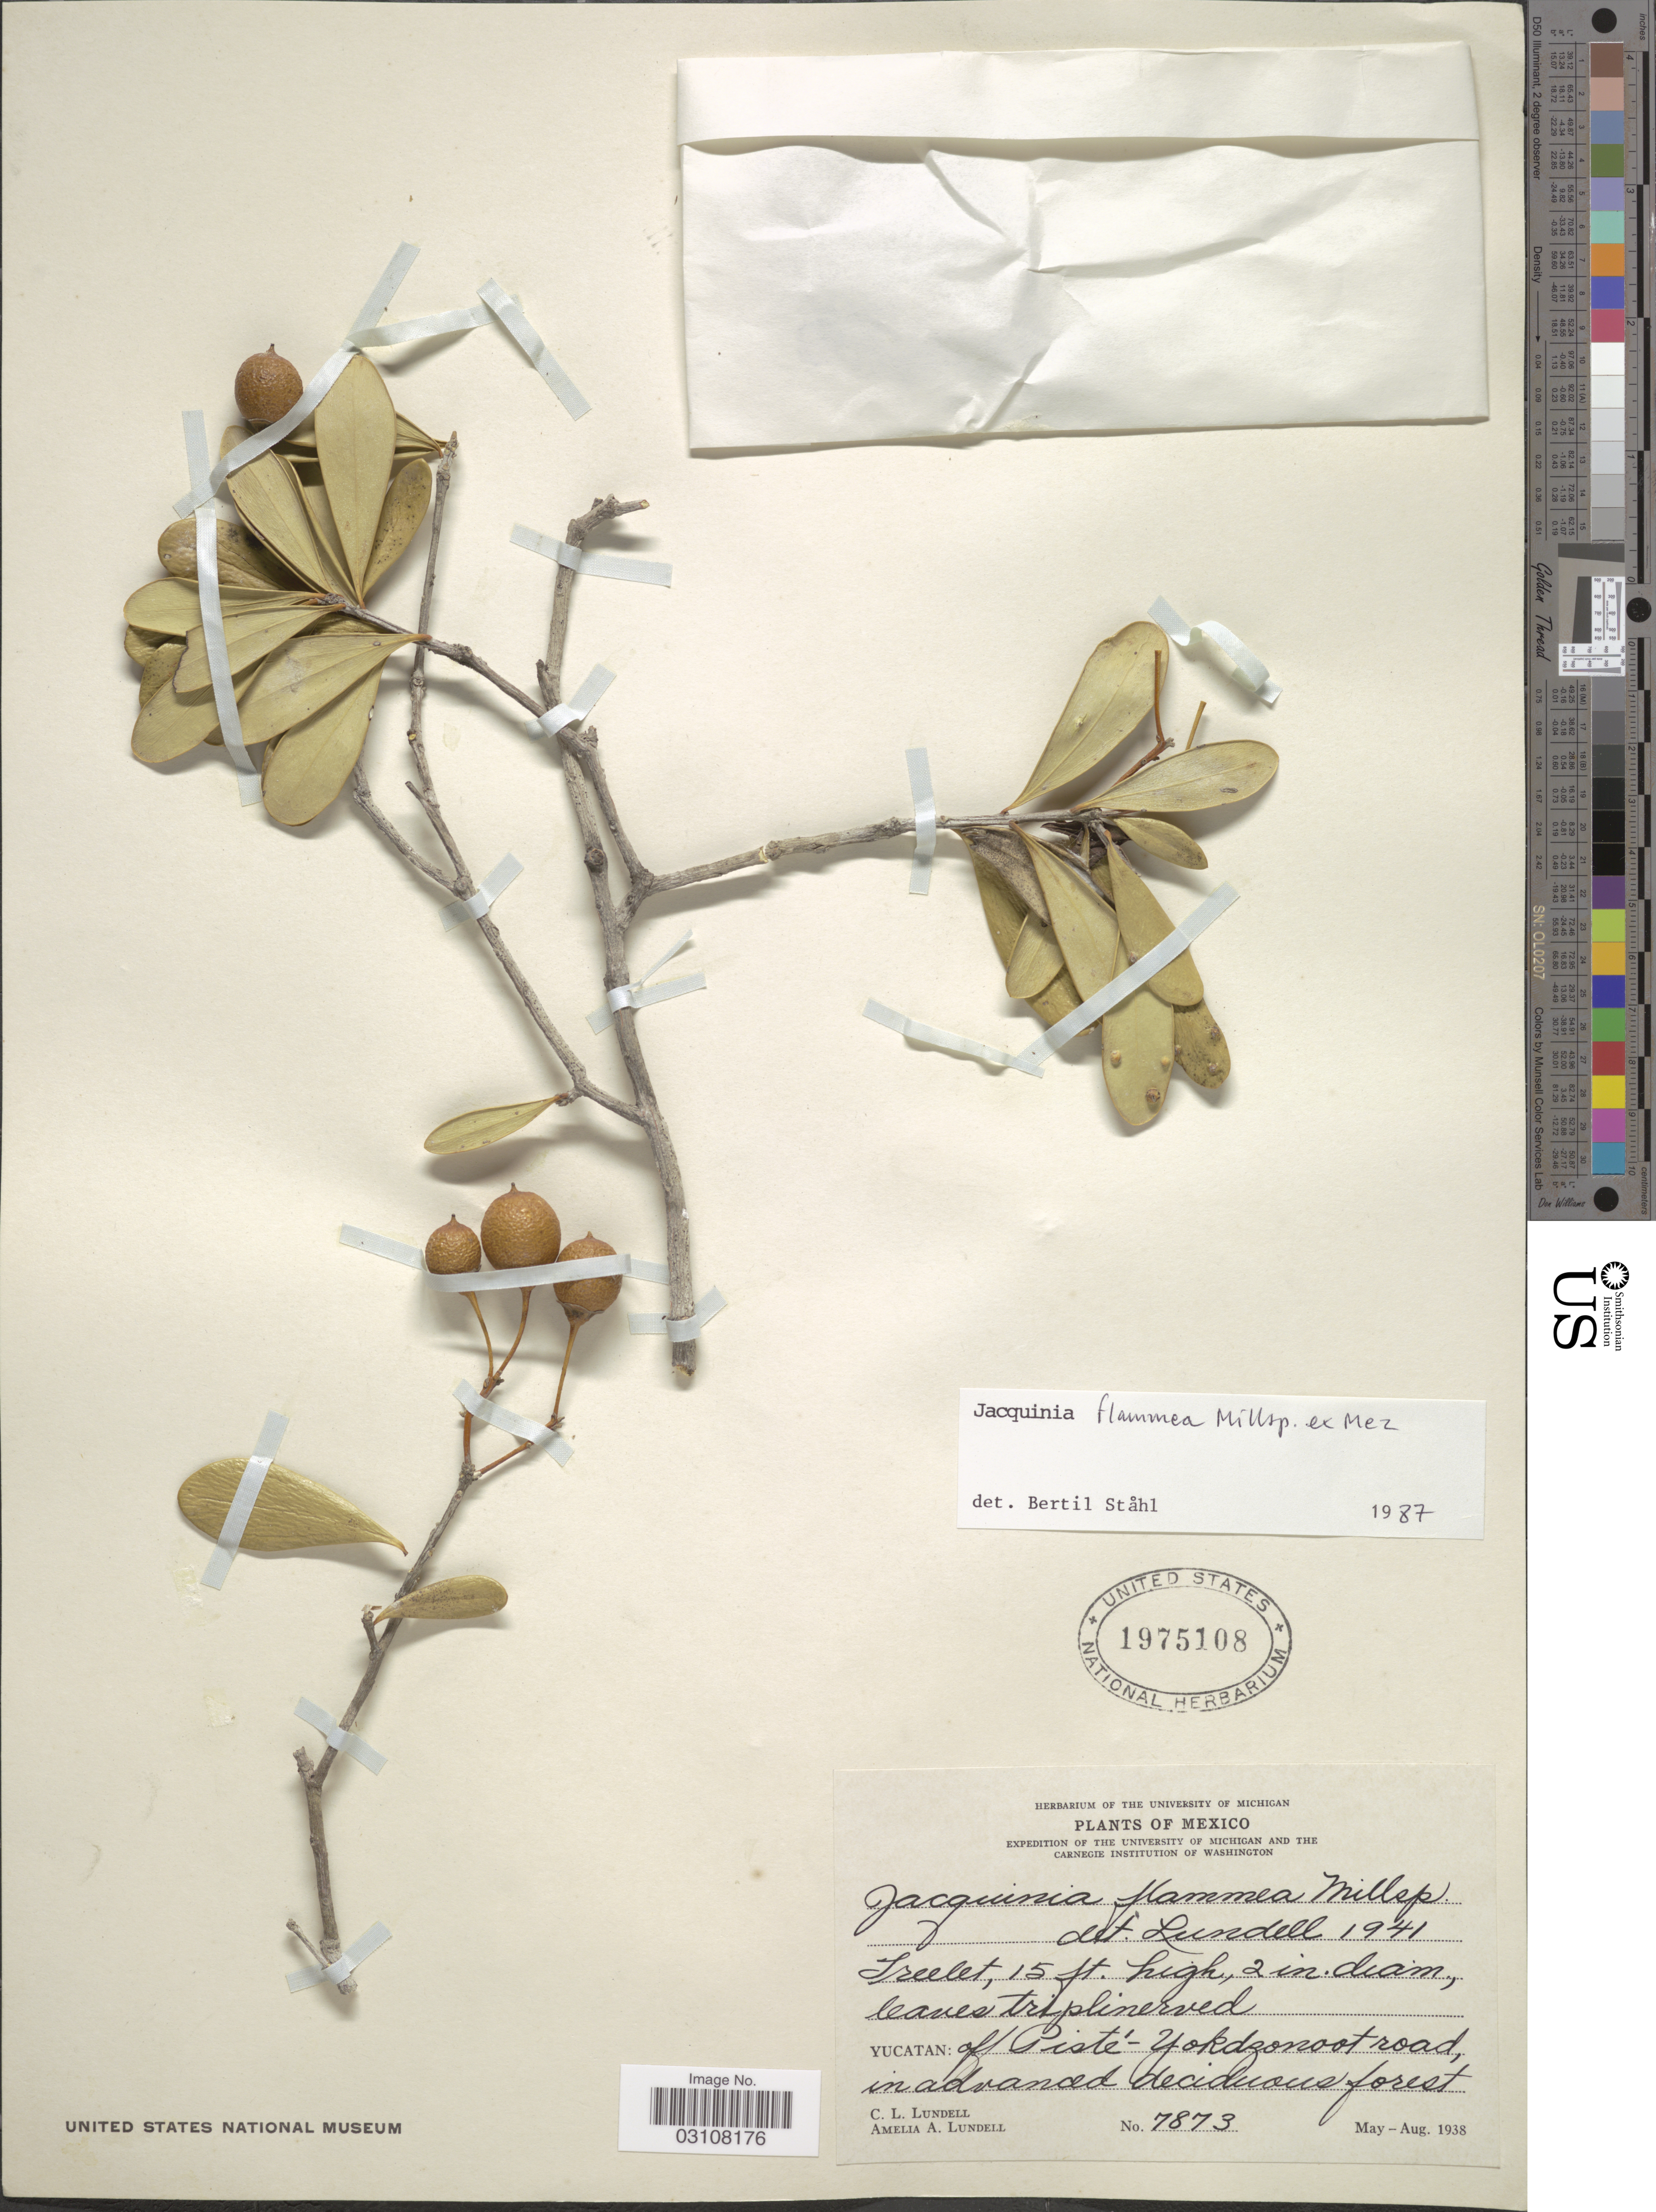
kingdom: Plantae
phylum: Tracheophyta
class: Magnoliopsida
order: Ericales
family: Primulaceae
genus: Jacquinia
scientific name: Jacquinia flammea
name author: Millsp. ex Mez in Engl.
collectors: C. L. Lundell & A. A. Lundell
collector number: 7873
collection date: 1938-05/1938-08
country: Mexico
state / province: Yucatán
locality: Off Piste'-Yokdzonoot road, in advanced deciduous forest.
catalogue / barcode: US 1975108